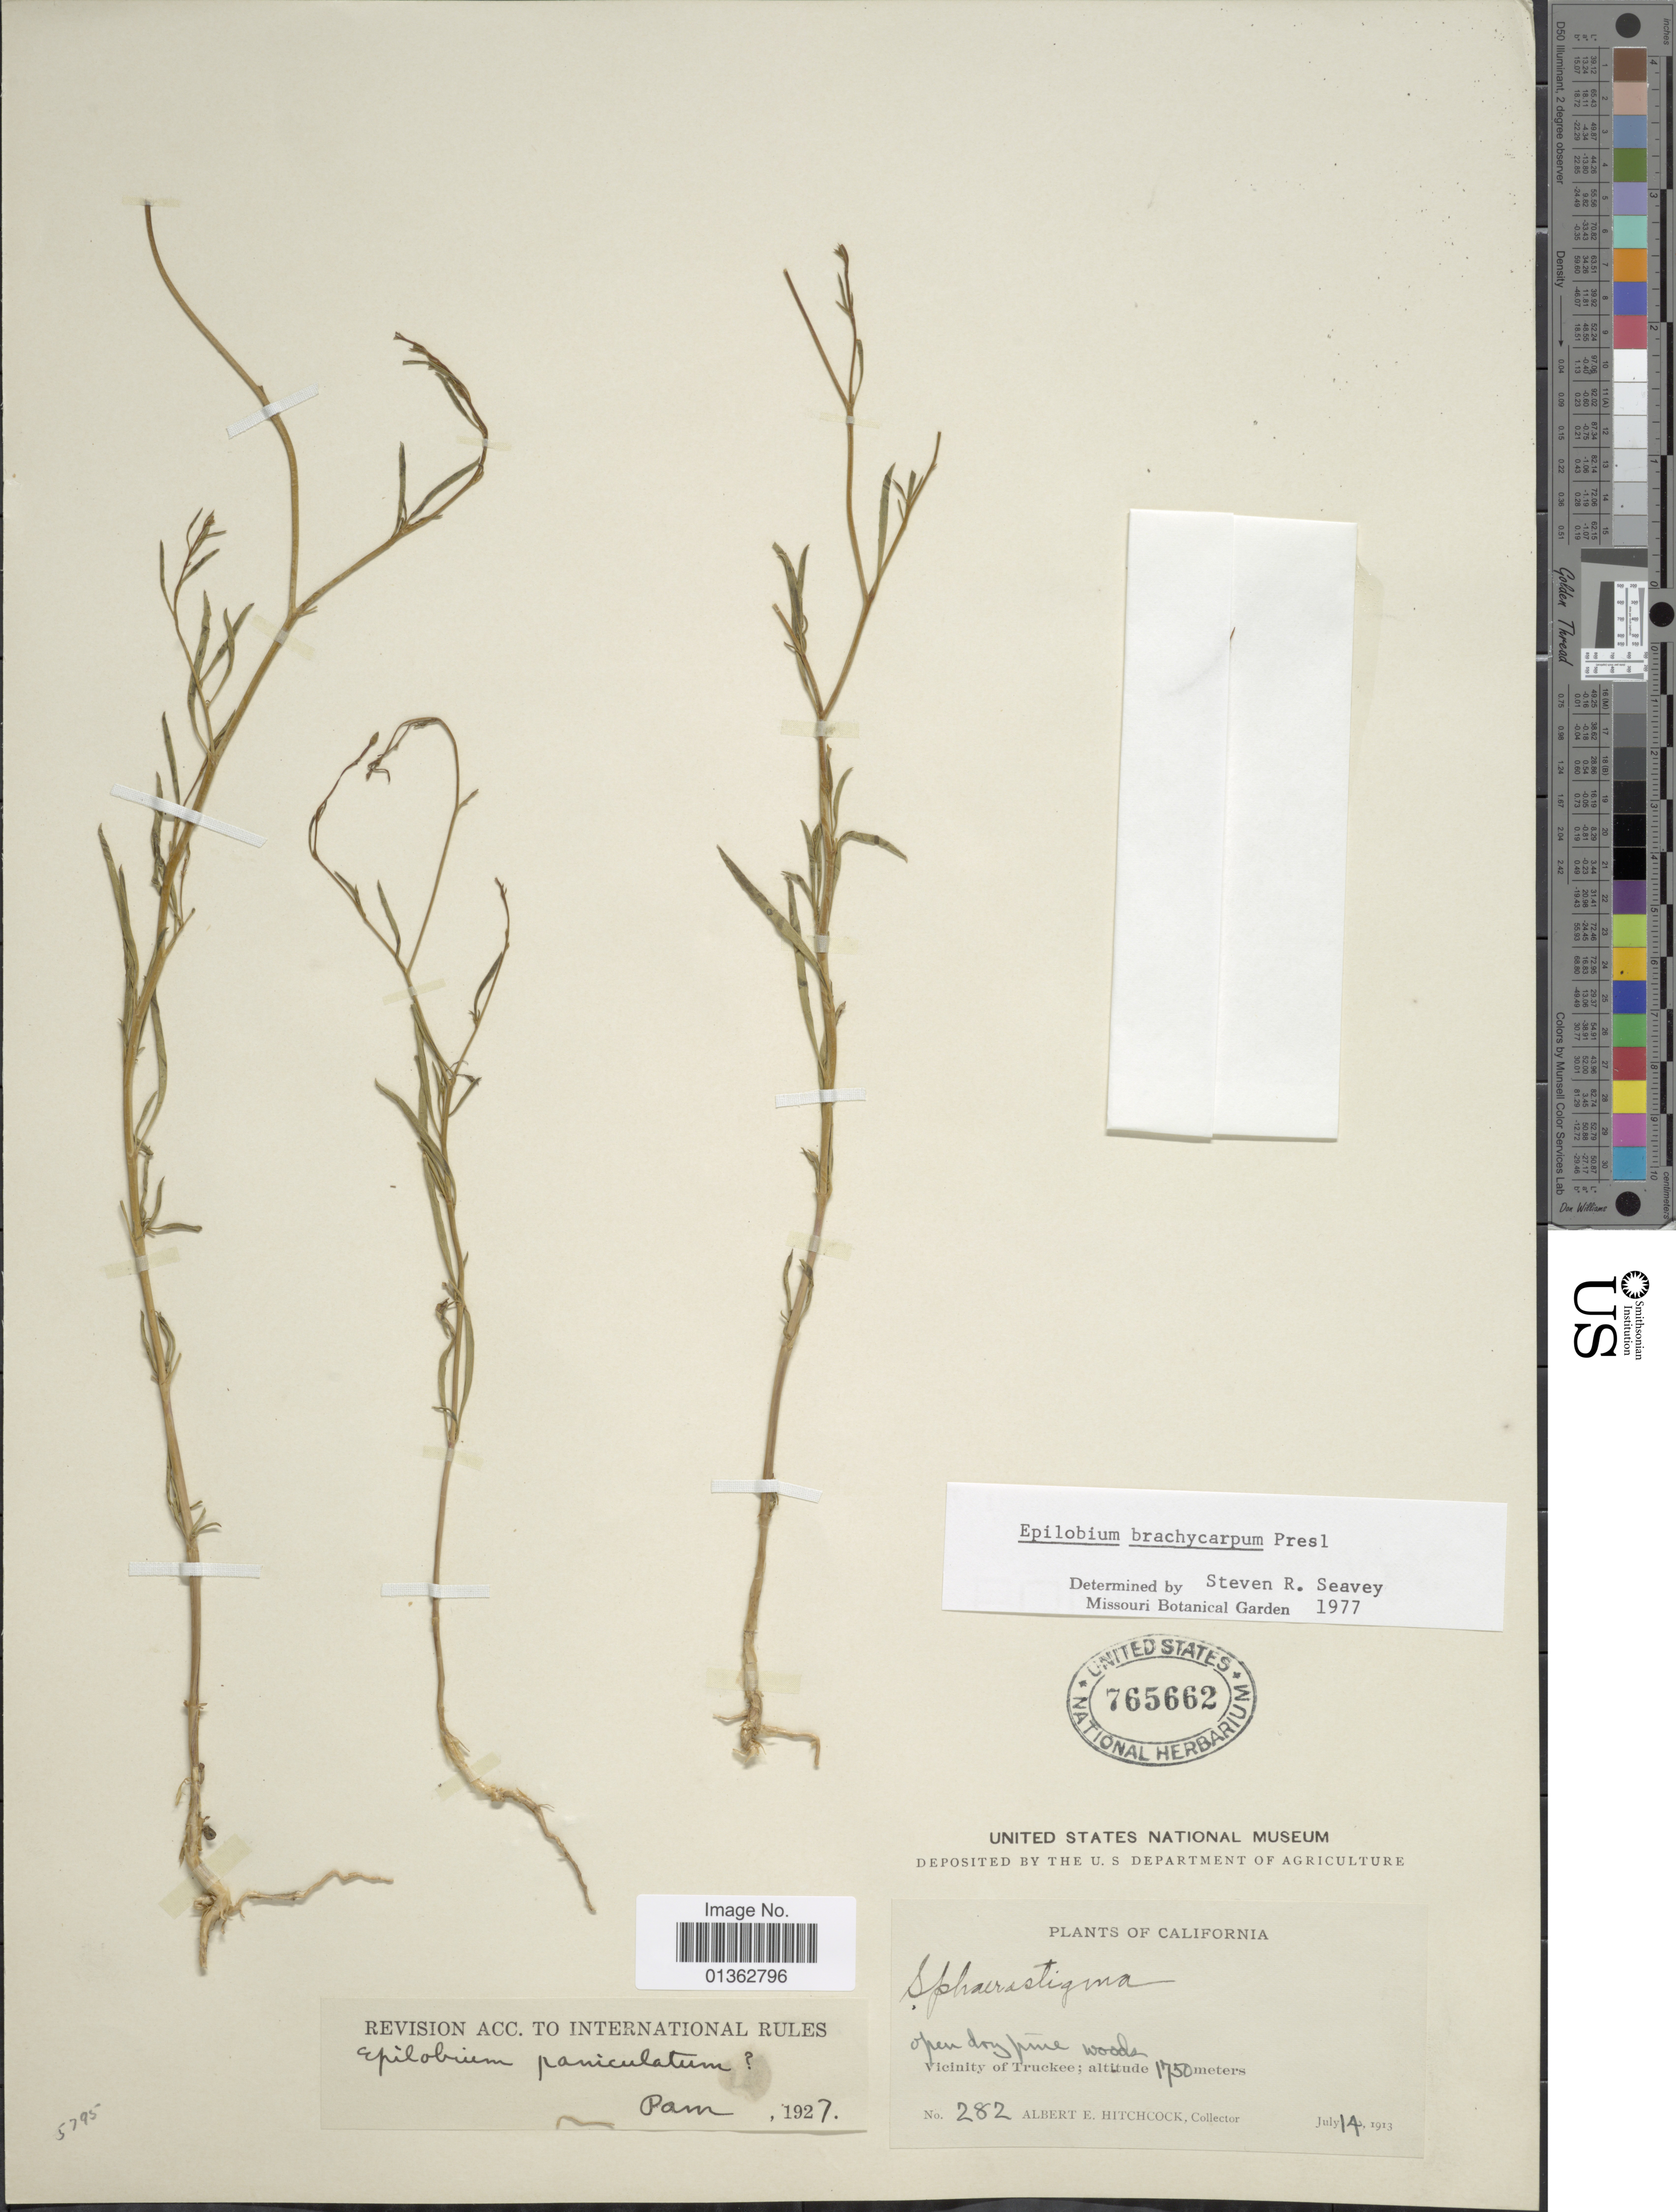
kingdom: Plantae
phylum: Tracheophyta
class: Magnoliopsida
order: Myrtales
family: Onagraceae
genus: Epilobium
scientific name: Epilobium brachycarpum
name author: C. Presl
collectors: A. Hitchcock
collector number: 282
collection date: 1913-07-14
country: United States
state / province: California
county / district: Nevada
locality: Vicinity of Truckee.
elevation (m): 1750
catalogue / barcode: US 765662